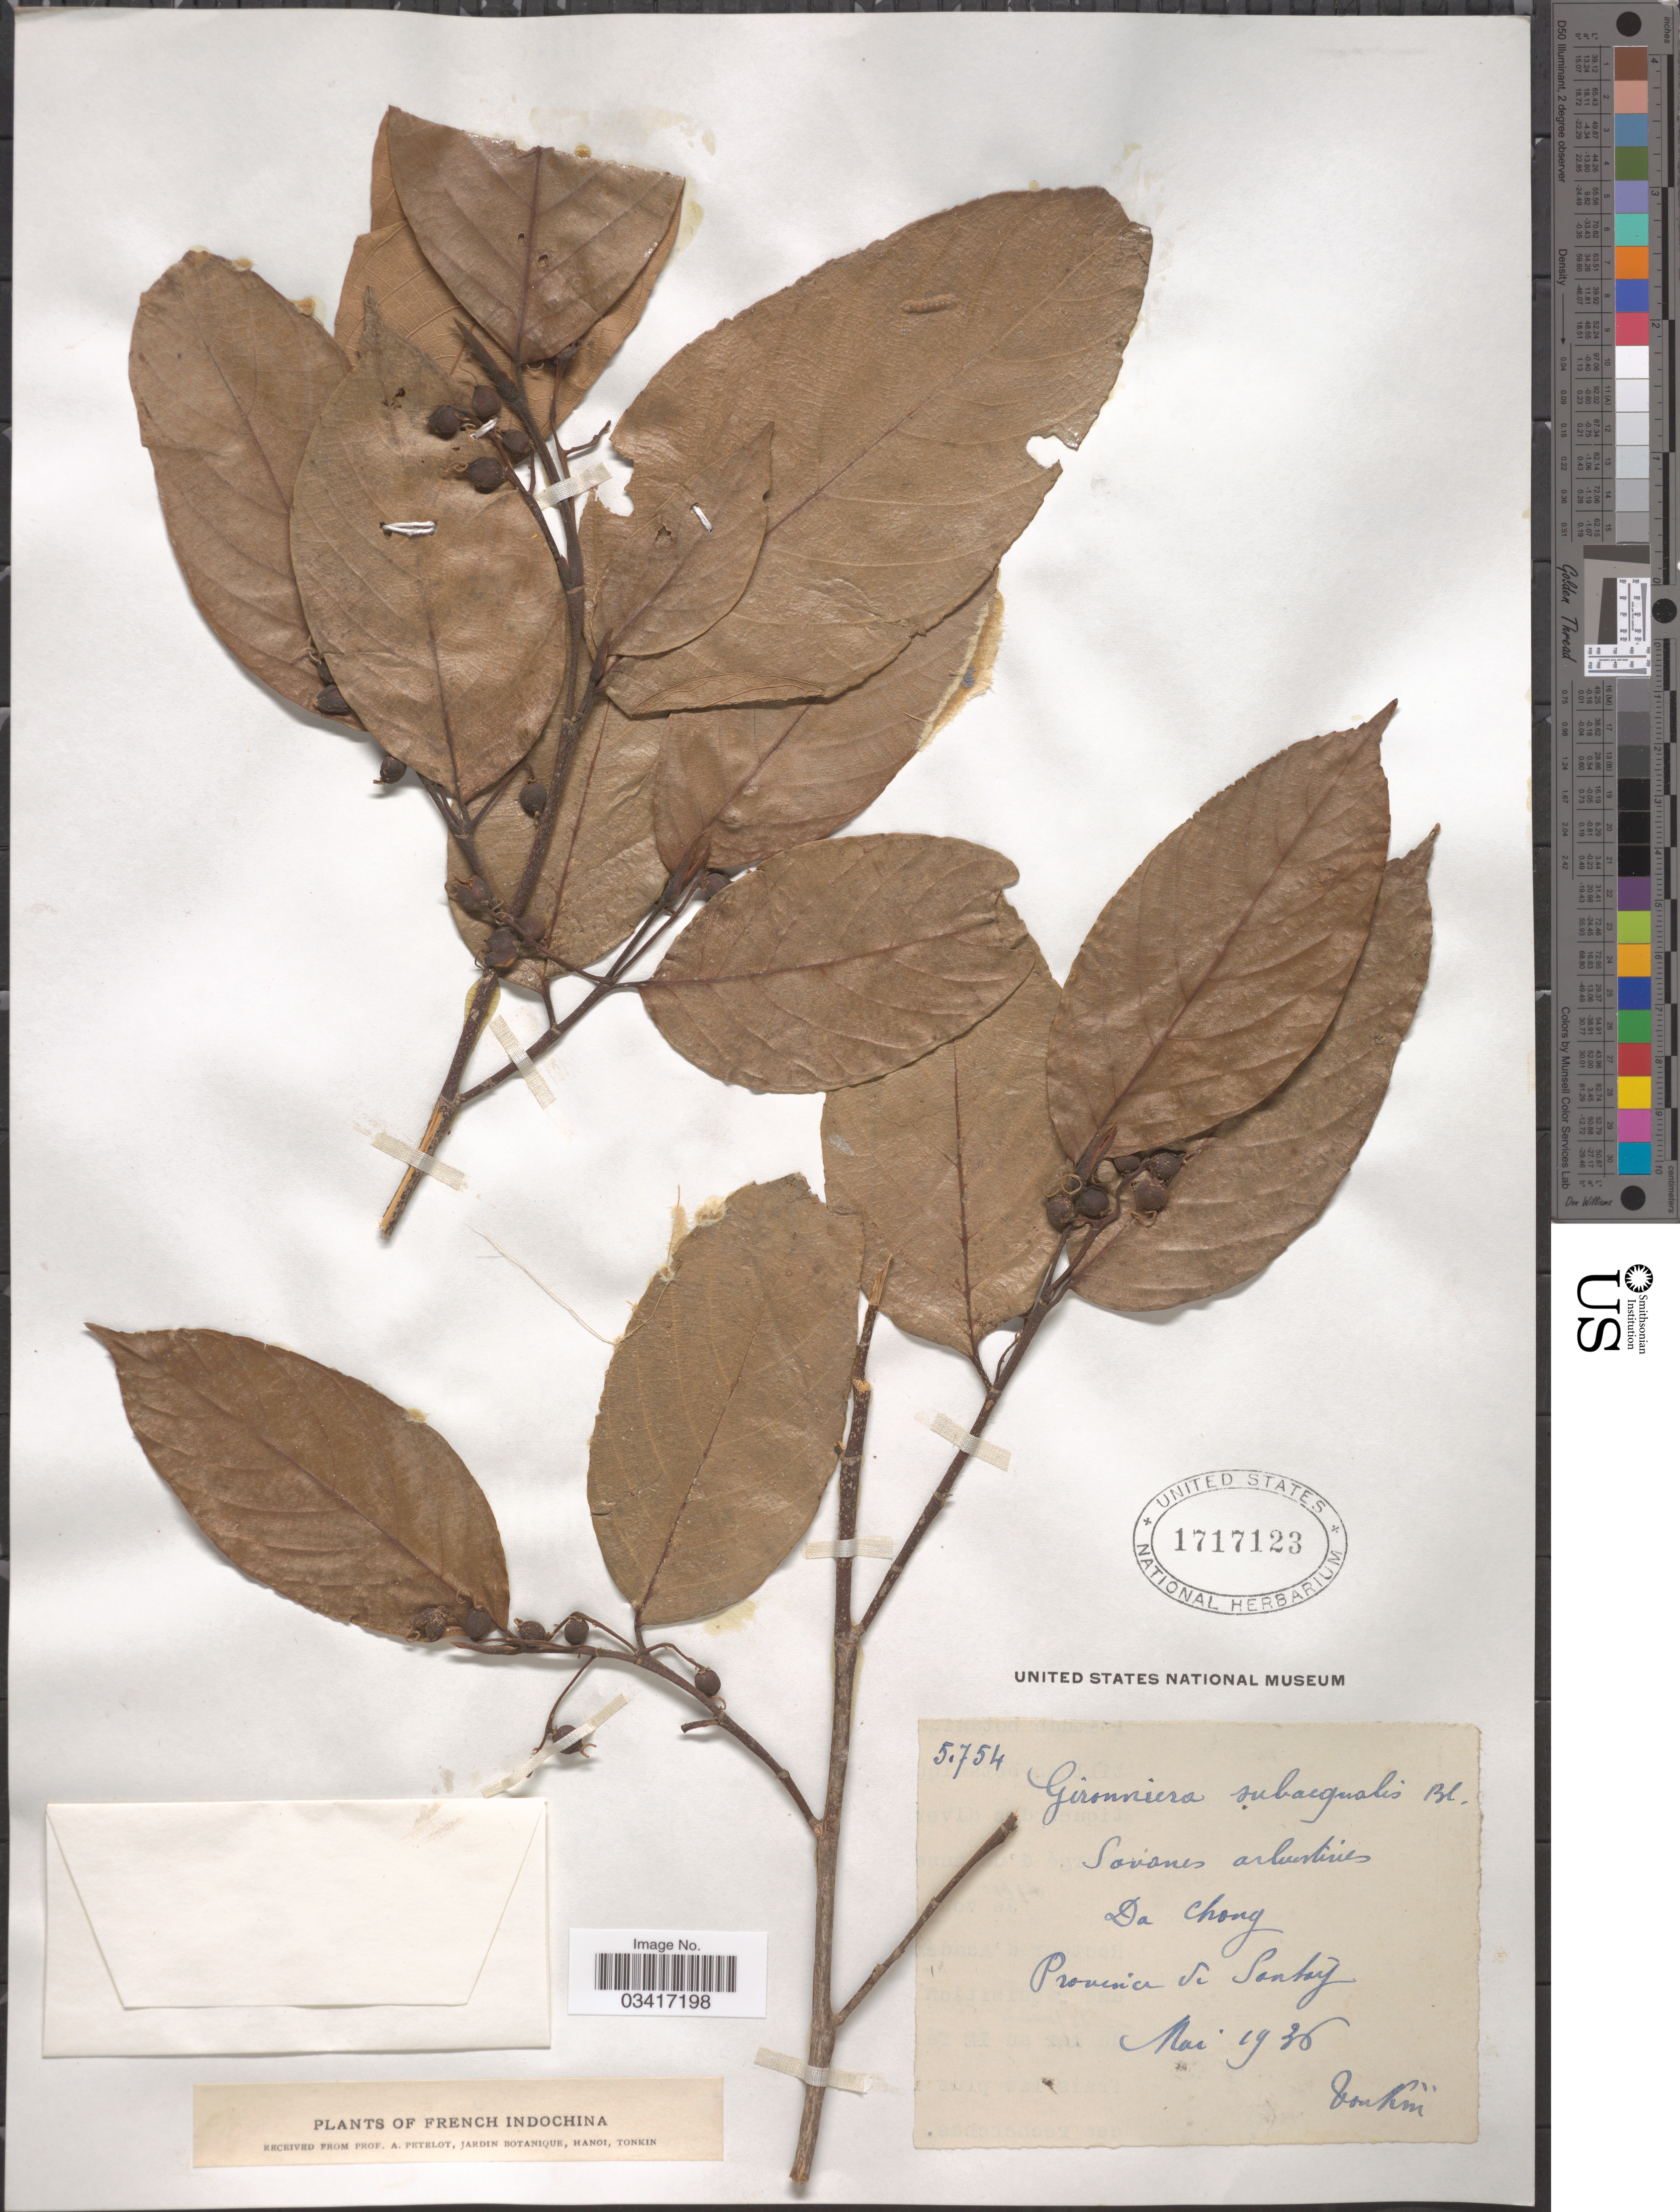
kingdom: Plantae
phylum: Tracheophyta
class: Magnoliopsida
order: Rosales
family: Cannabaceae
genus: Gironniera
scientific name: Gironniera subaequalis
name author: Planch.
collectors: P. A. Pételot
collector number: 5754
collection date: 1936-05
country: Vietnam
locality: French Indochina. Da Chong. Province de Santay.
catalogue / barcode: US 1717123